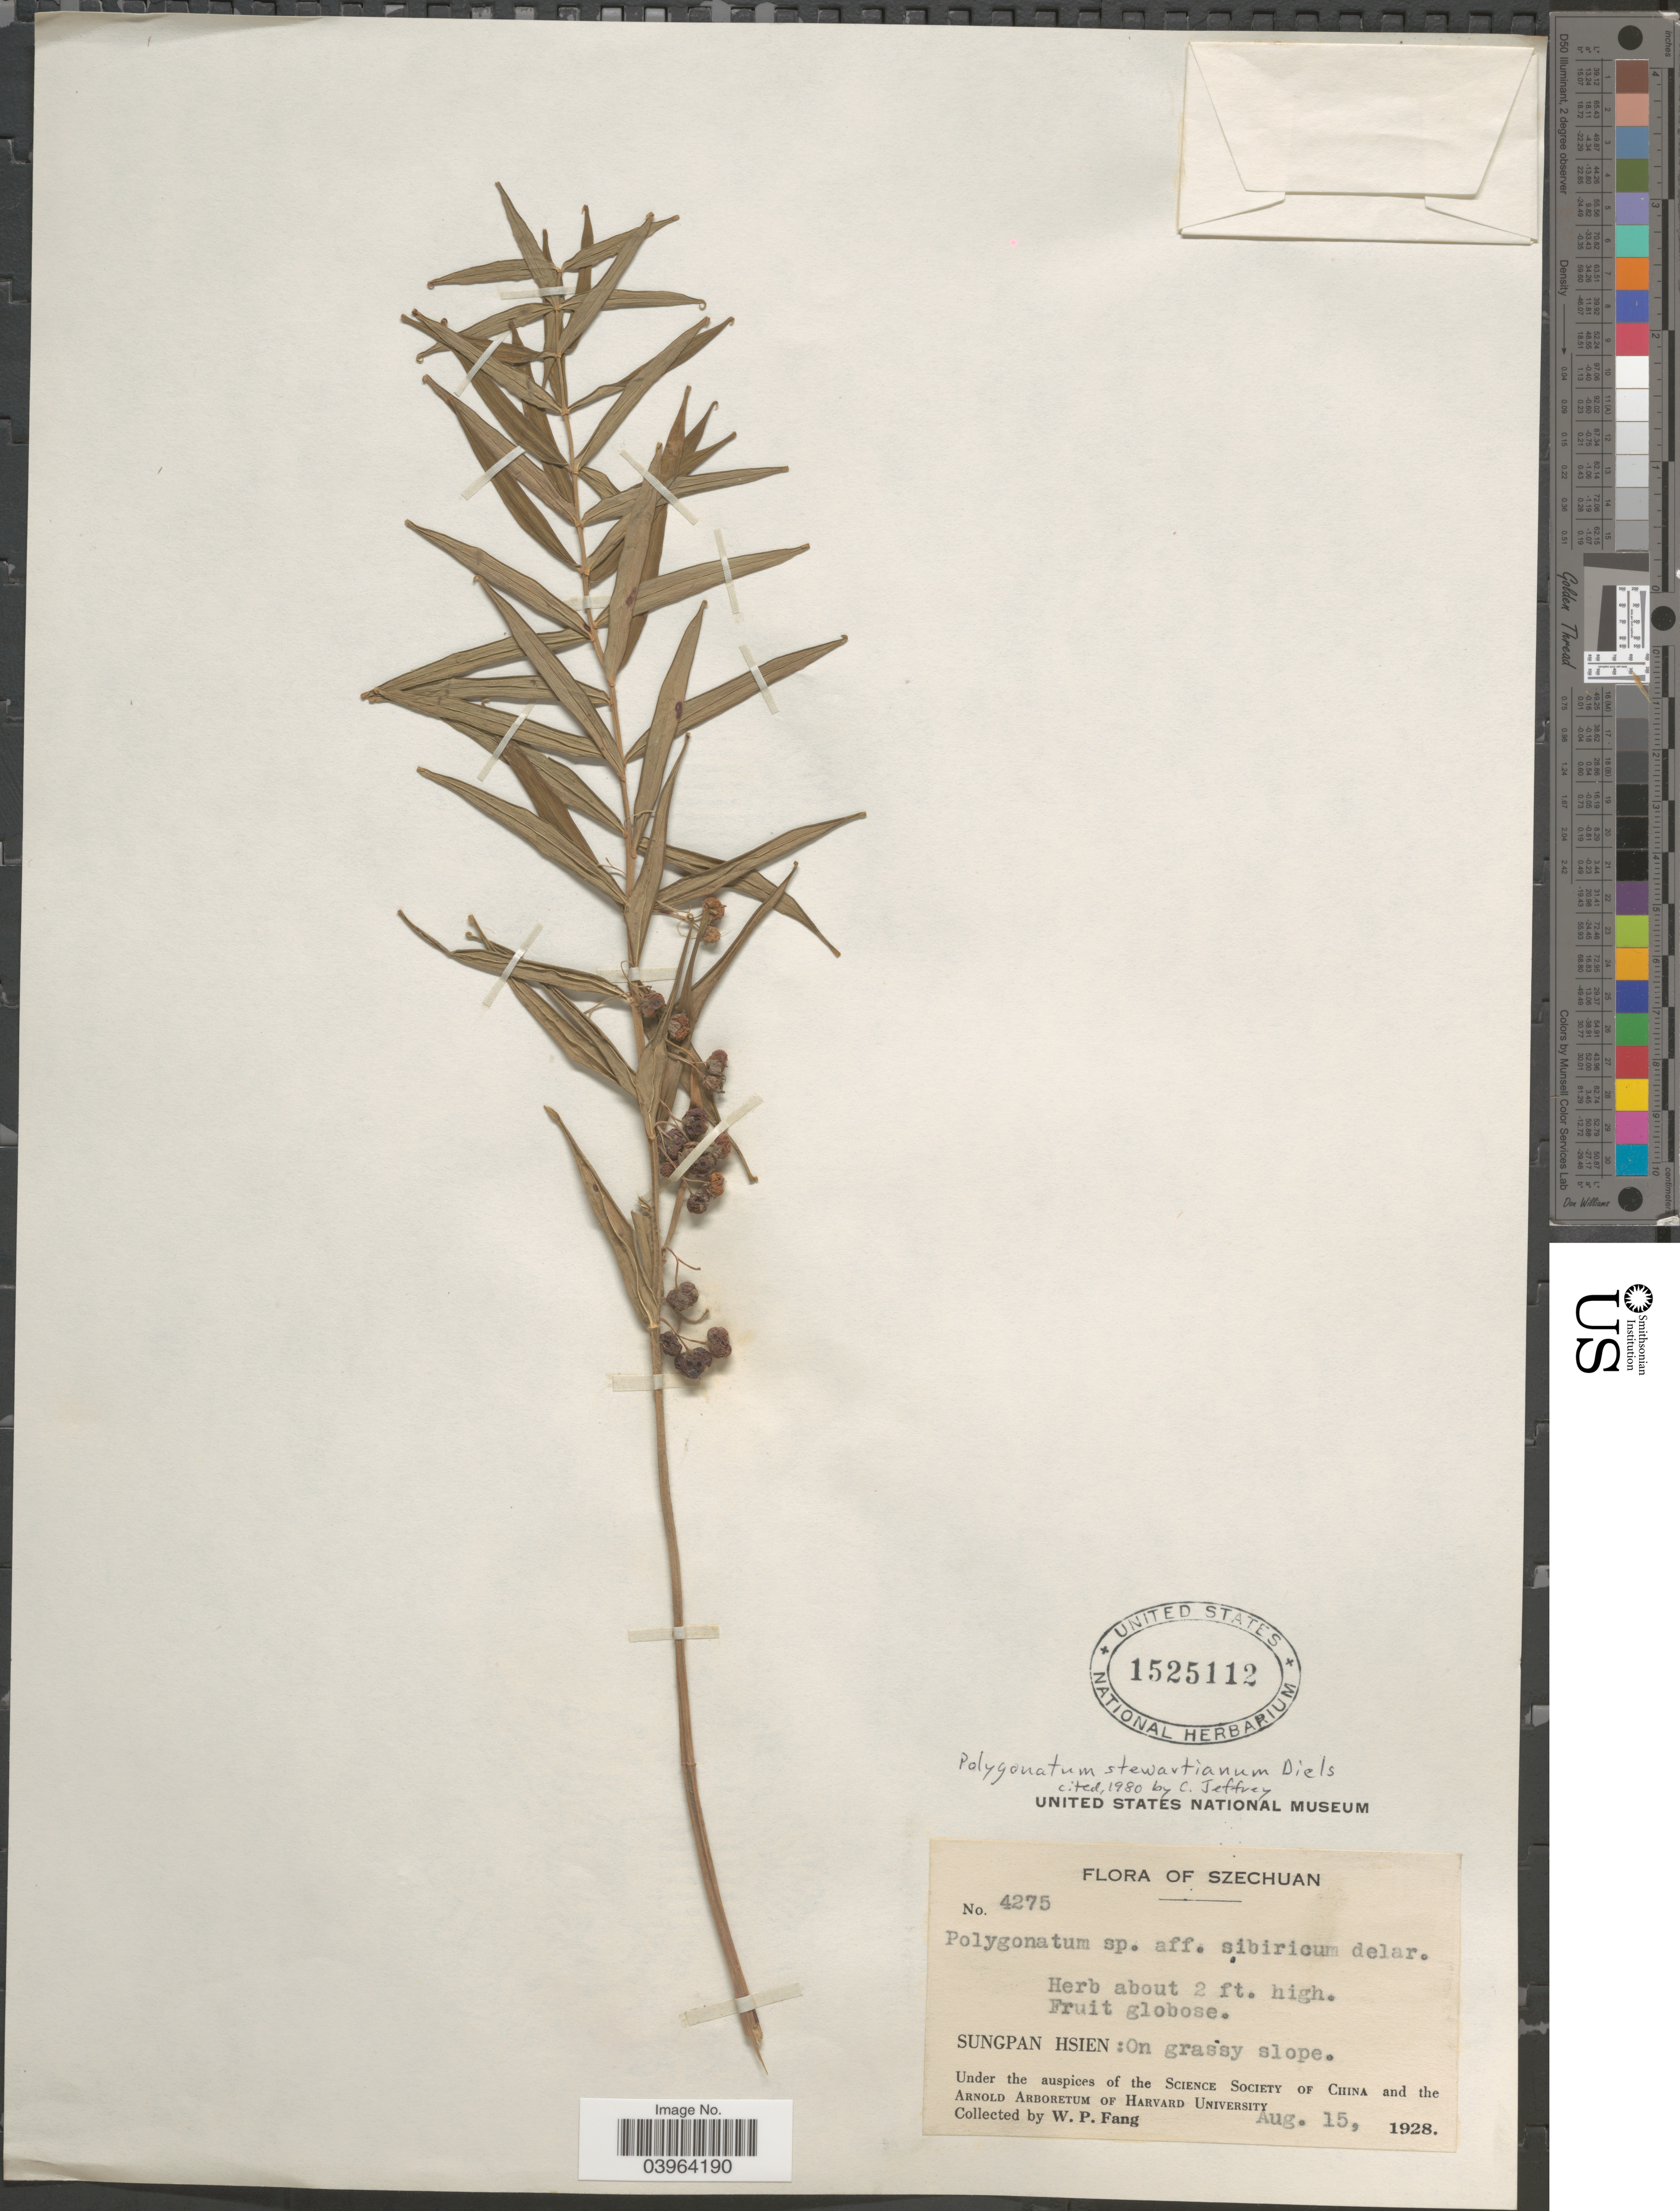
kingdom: Plantae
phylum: Tracheophyta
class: Liliopsida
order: Asparagales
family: Asparagaceae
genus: Polygonatum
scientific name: Polygonatum stewartianum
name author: Diels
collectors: W. P. Fang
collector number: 4275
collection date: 1928-08-15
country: China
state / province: Sichuan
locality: Szechuan. Sungpan Hsien.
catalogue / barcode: US 1525112